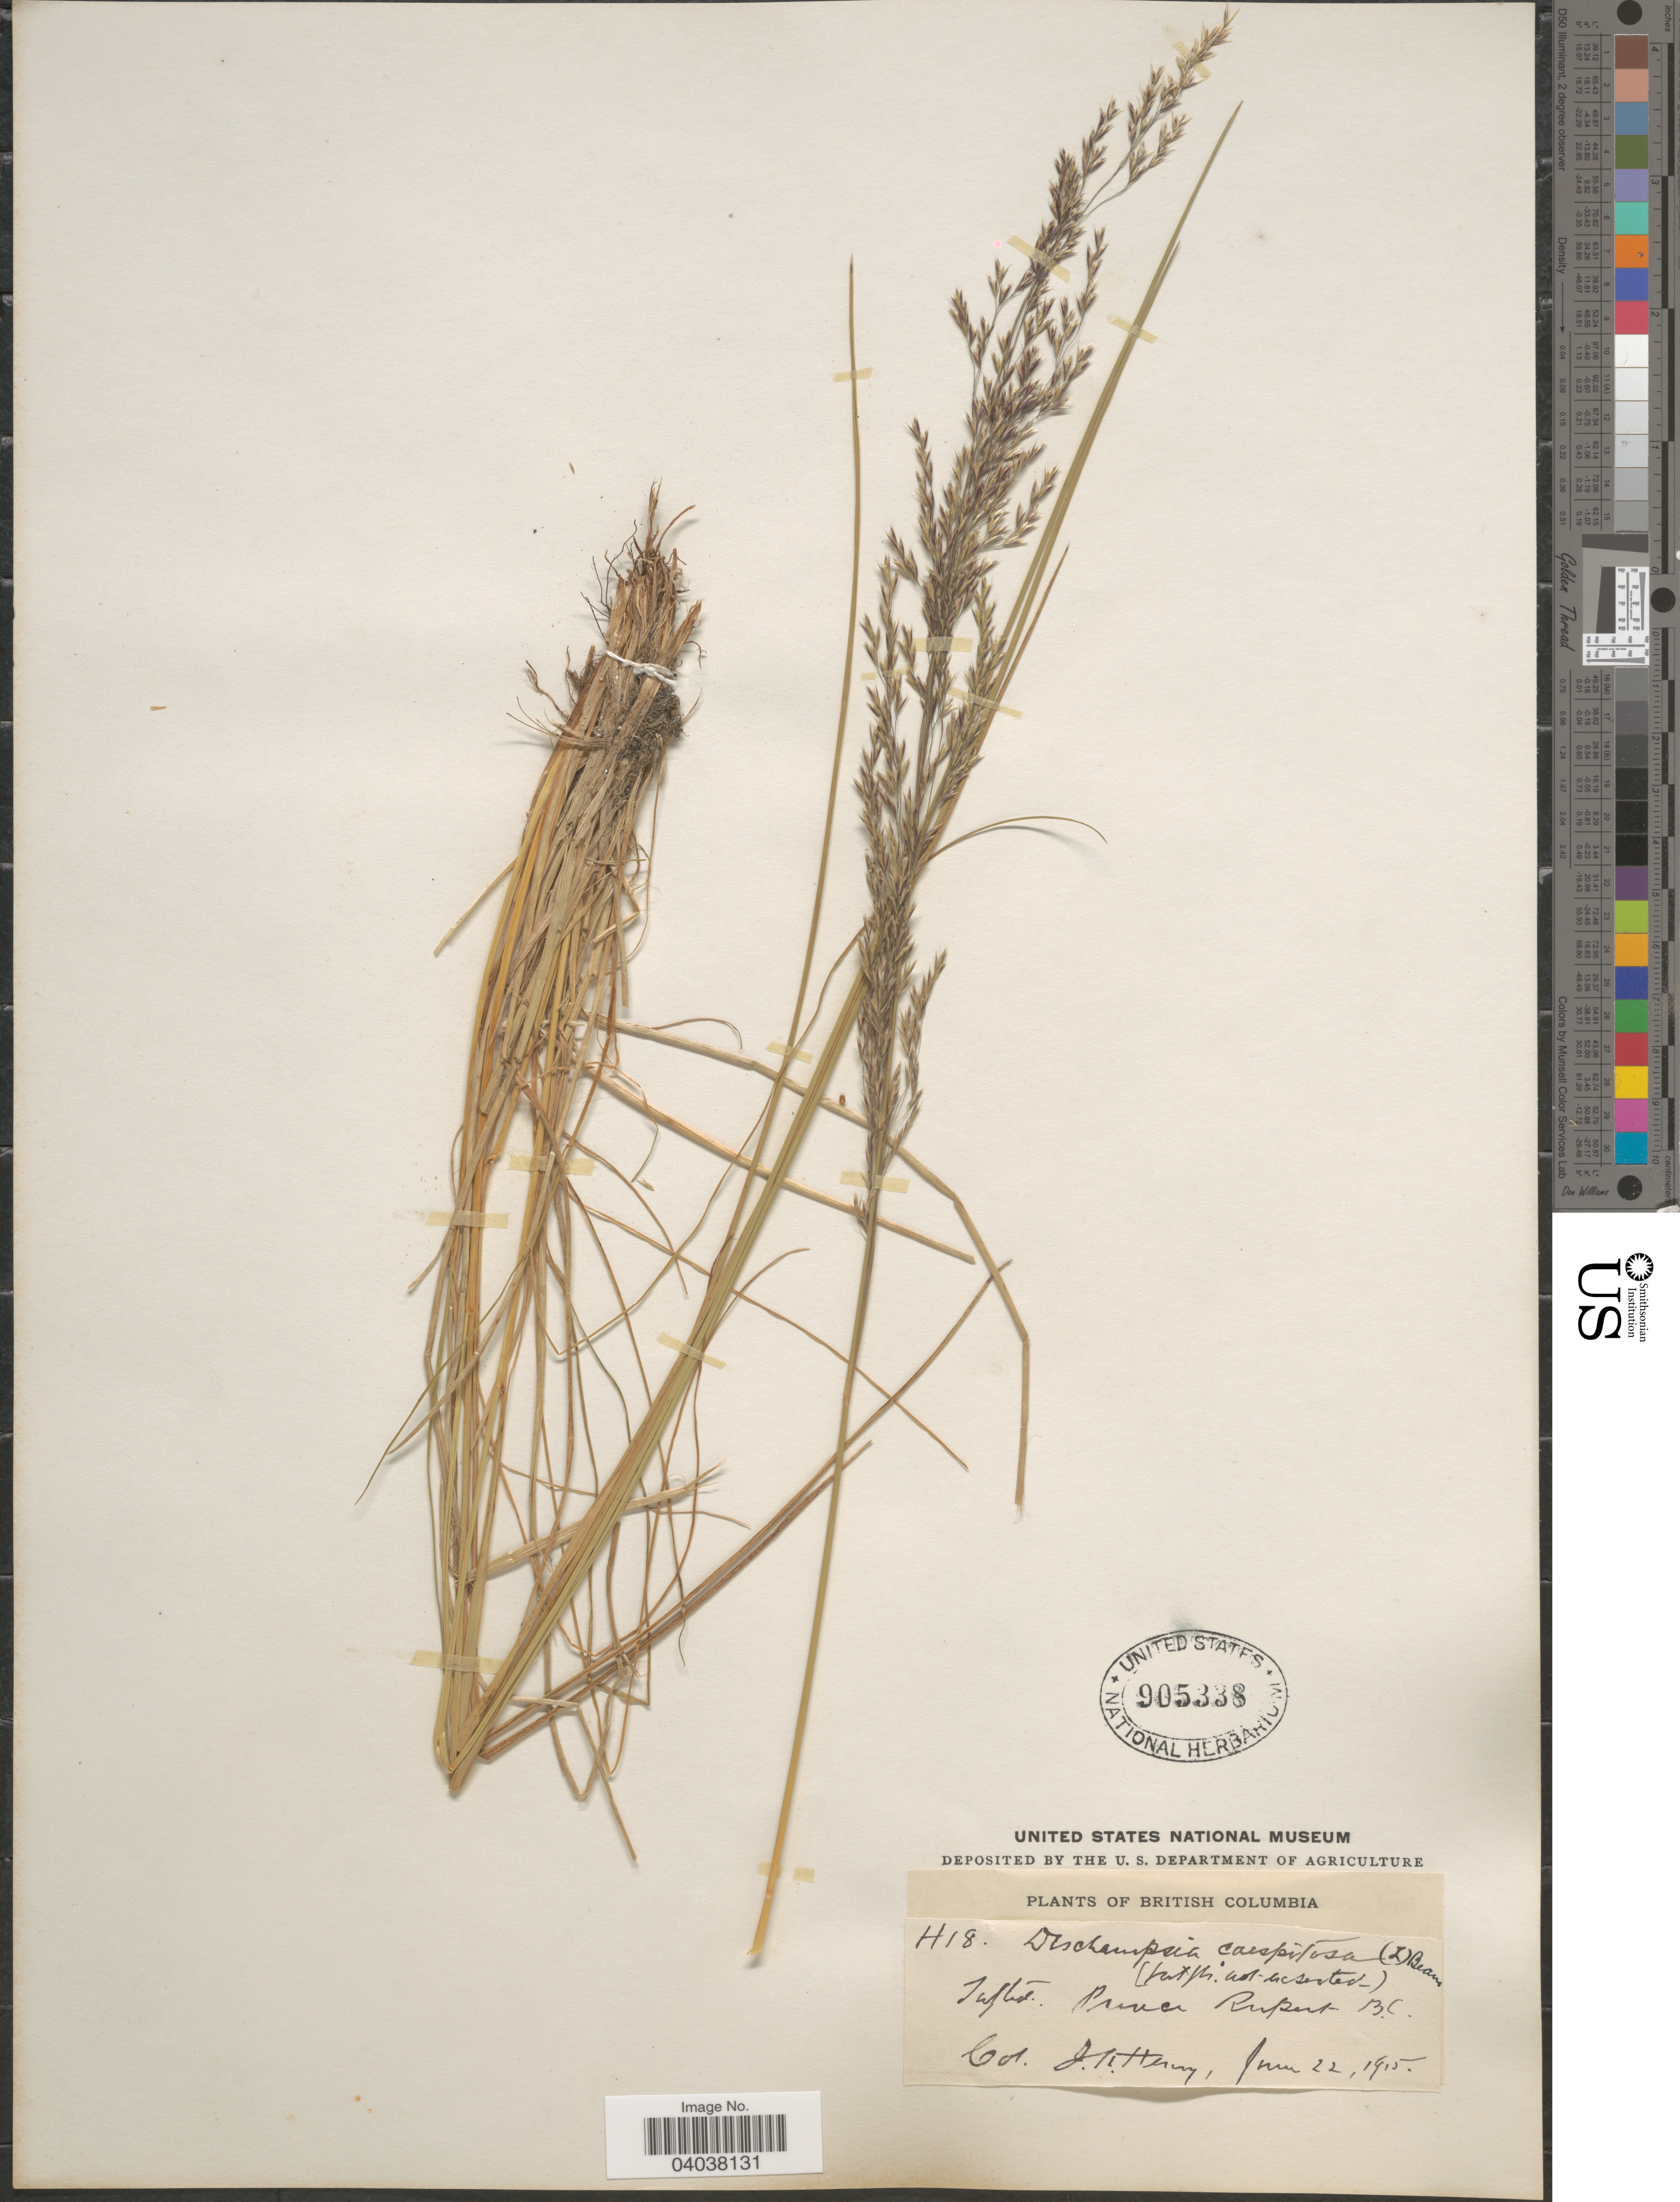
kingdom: Plantae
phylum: Tracheophyta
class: Liliopsida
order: Poales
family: Poaceae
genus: Deschampsia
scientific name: Deschampsia cespitosa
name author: (L.) P. Beauv.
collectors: J. K. Henry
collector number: H18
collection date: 1915-06-22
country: Canada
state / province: British Columbia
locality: Prince Rupert.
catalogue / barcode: US 905338